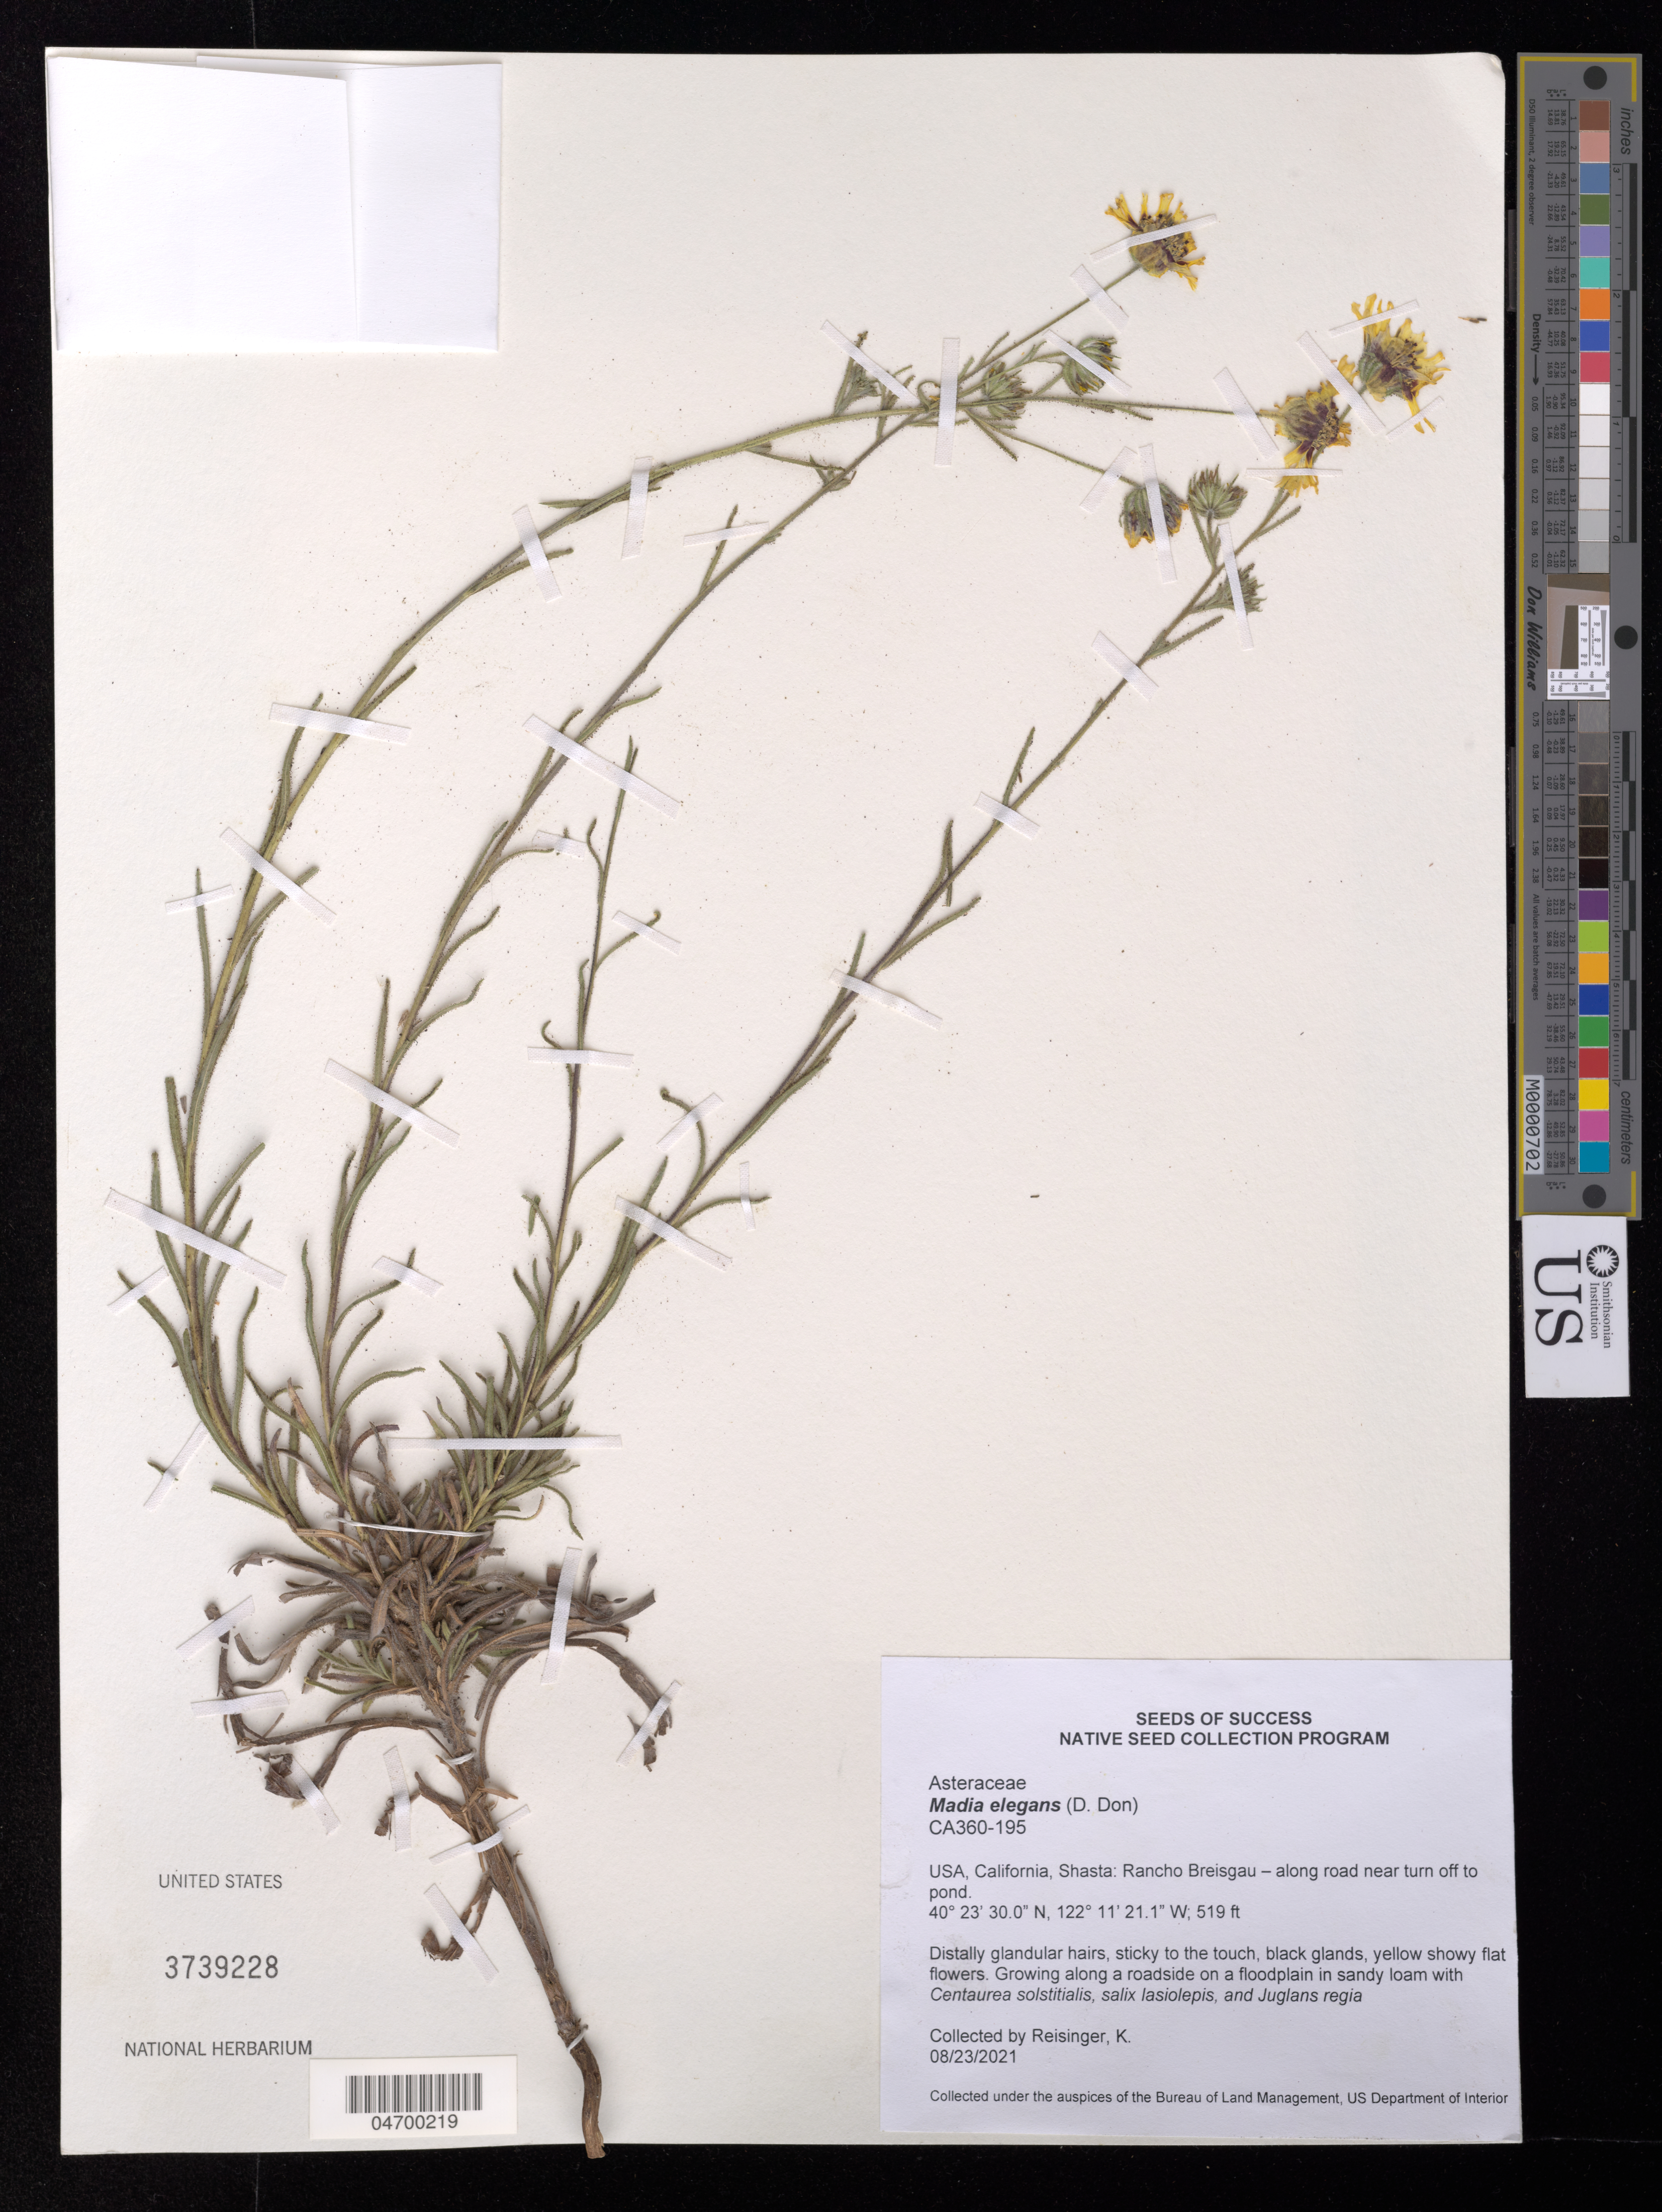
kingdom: Plantae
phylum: Tracheophyta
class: Magnoliopsida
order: Asterales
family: Asteraceae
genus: Madia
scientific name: Madia elegans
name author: D. Don ex Lindl.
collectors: C. Desmond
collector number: CA360-195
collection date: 2021-08-23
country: United States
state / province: California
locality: Shasta: Rancho Breisgau - along road near turn off to pond.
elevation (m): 158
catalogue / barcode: US 3739228